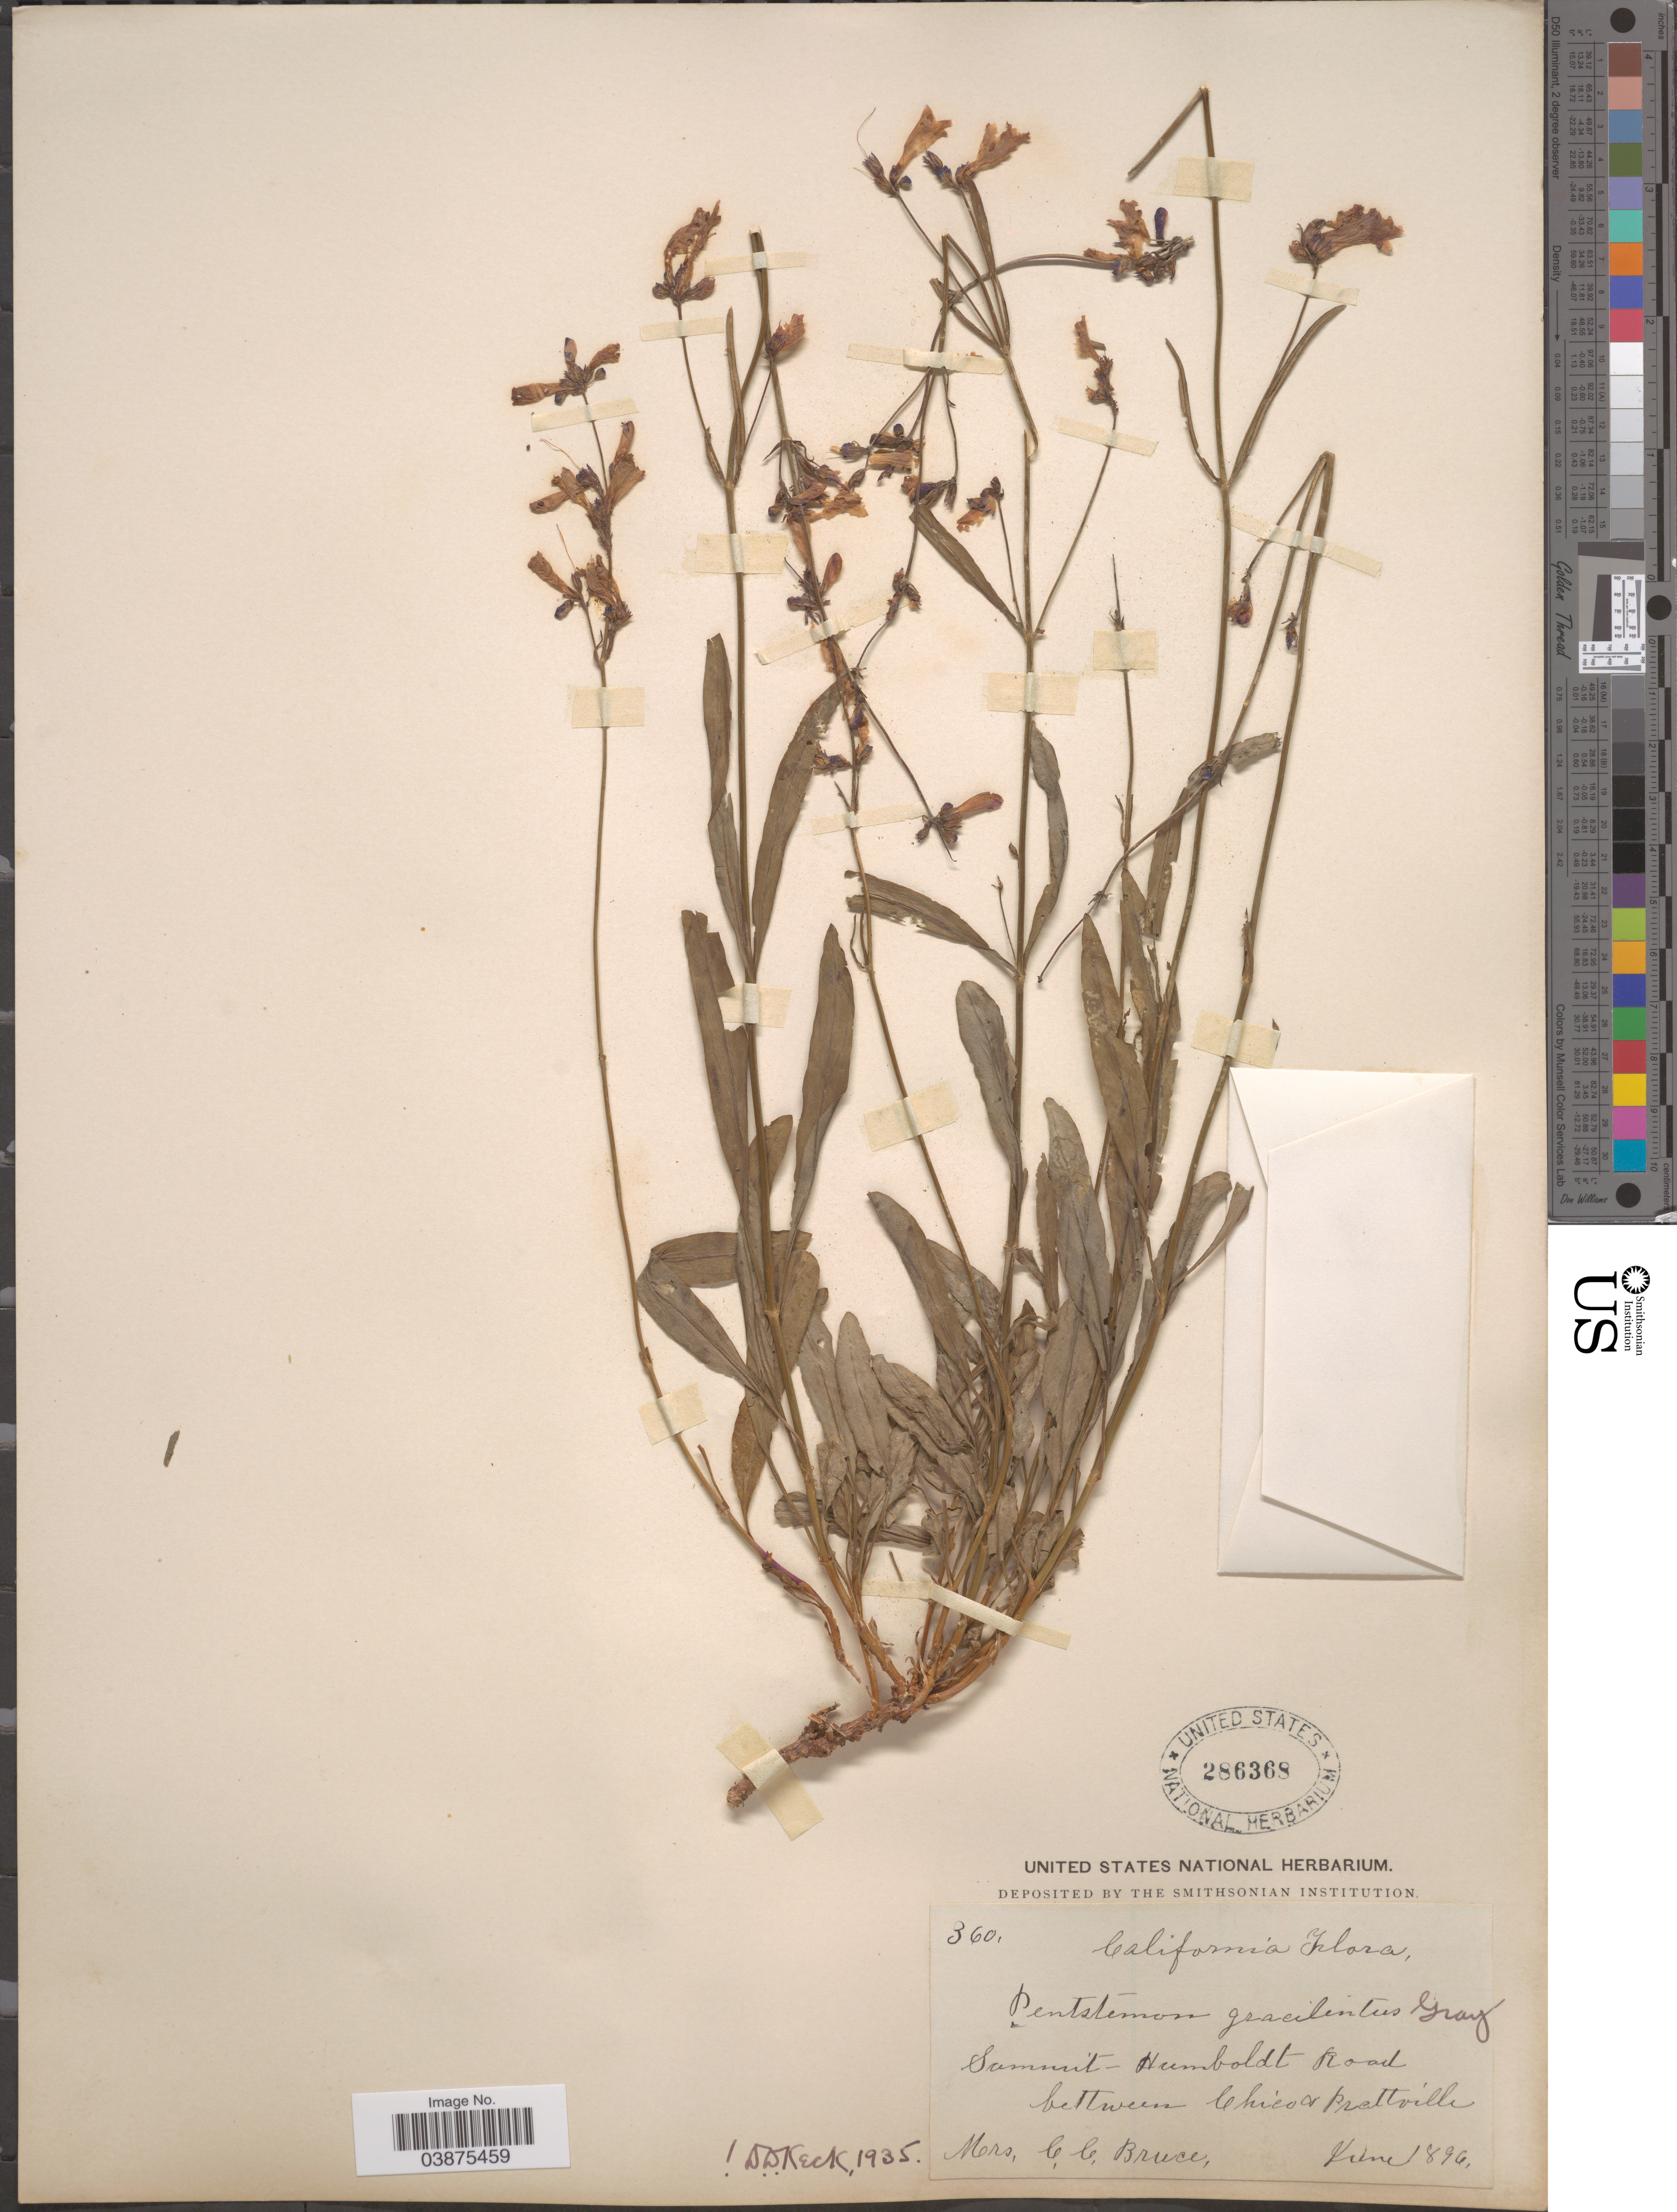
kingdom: Plantae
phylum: Tracheophyta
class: Magnoliopsida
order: Lamiales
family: Plantaginaceae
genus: Penstemon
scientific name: Penstemon gracilentus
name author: A. Gray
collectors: C. Bruce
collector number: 360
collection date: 1896-06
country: United States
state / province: California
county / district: Butte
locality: Summit Humboldt Road between Chico& Prettville.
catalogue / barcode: US 286368